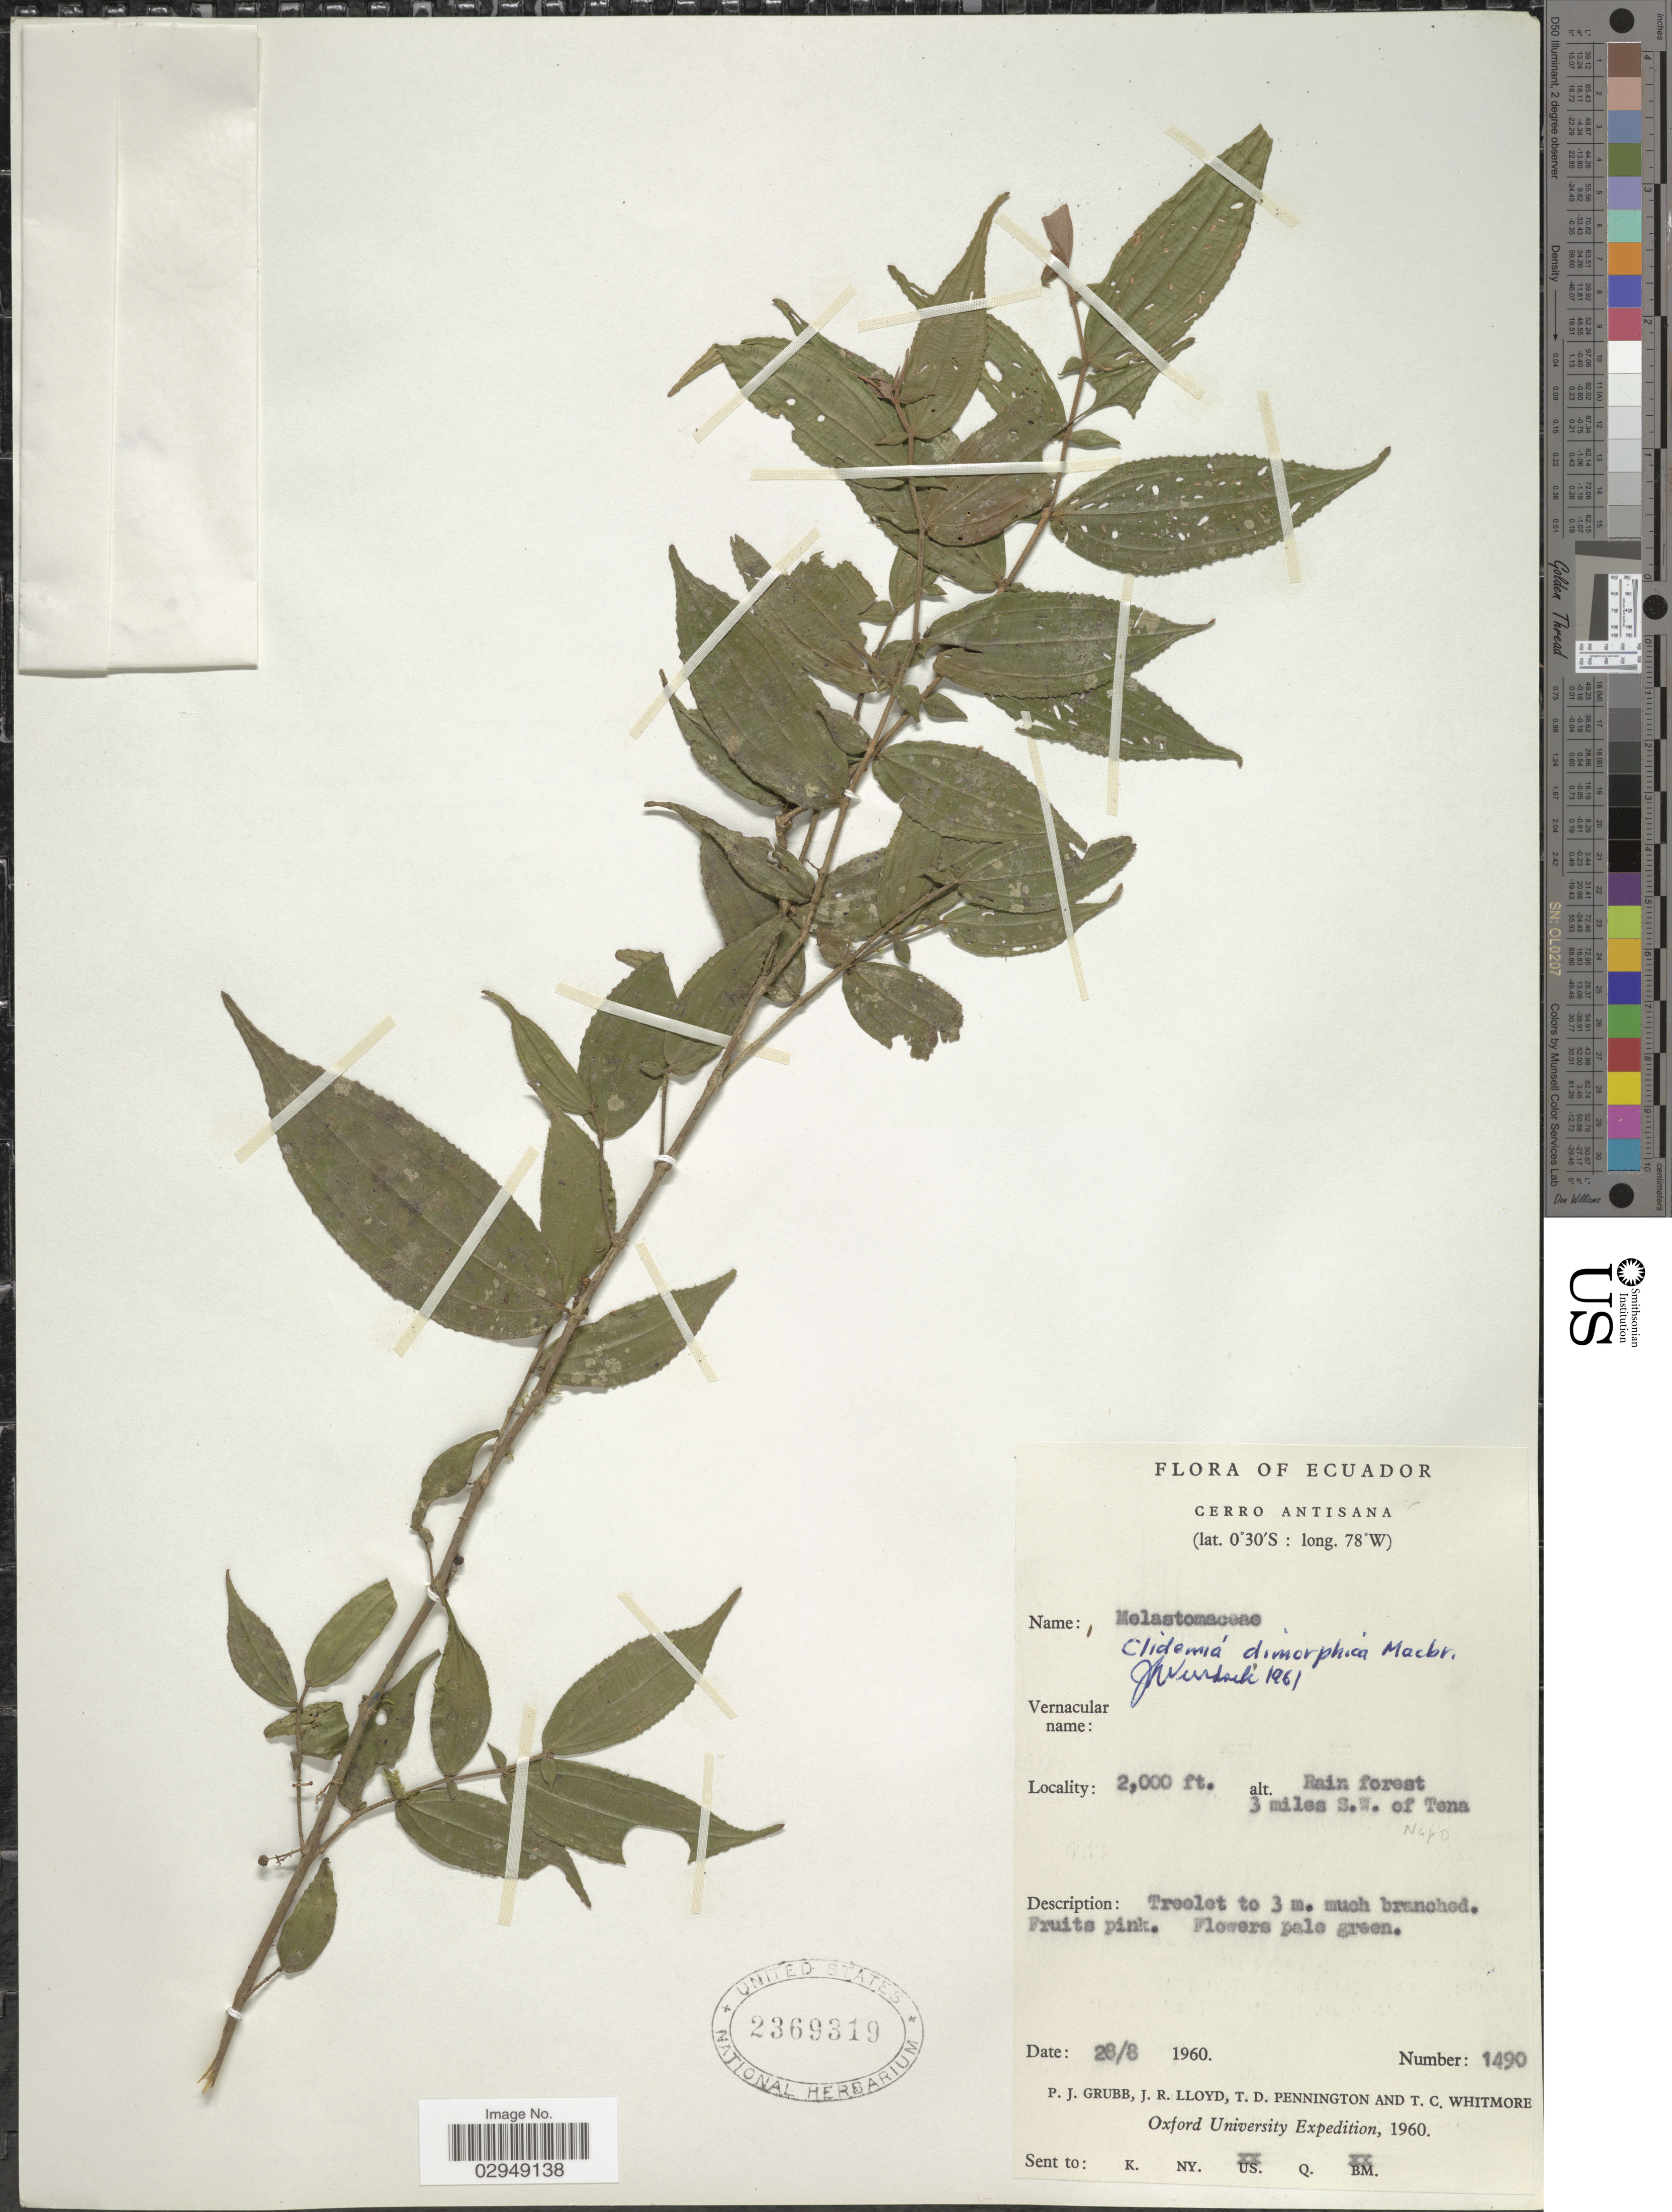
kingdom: Plantae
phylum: Tracheophyta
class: Magnoliopsida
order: Myrtales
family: Melastomataceae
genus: Clidemia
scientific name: Clidemia dimorphica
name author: J.F. Macbr.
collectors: P. J. Grubb, J. R. Lloyd, T. D. Pennington & T. C. Whitmore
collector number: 1490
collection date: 1960-08-28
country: Ecuador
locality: Cerro Antisana, Rain forest, 3 miles S.W. of Tena.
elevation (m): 610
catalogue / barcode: US 2369319